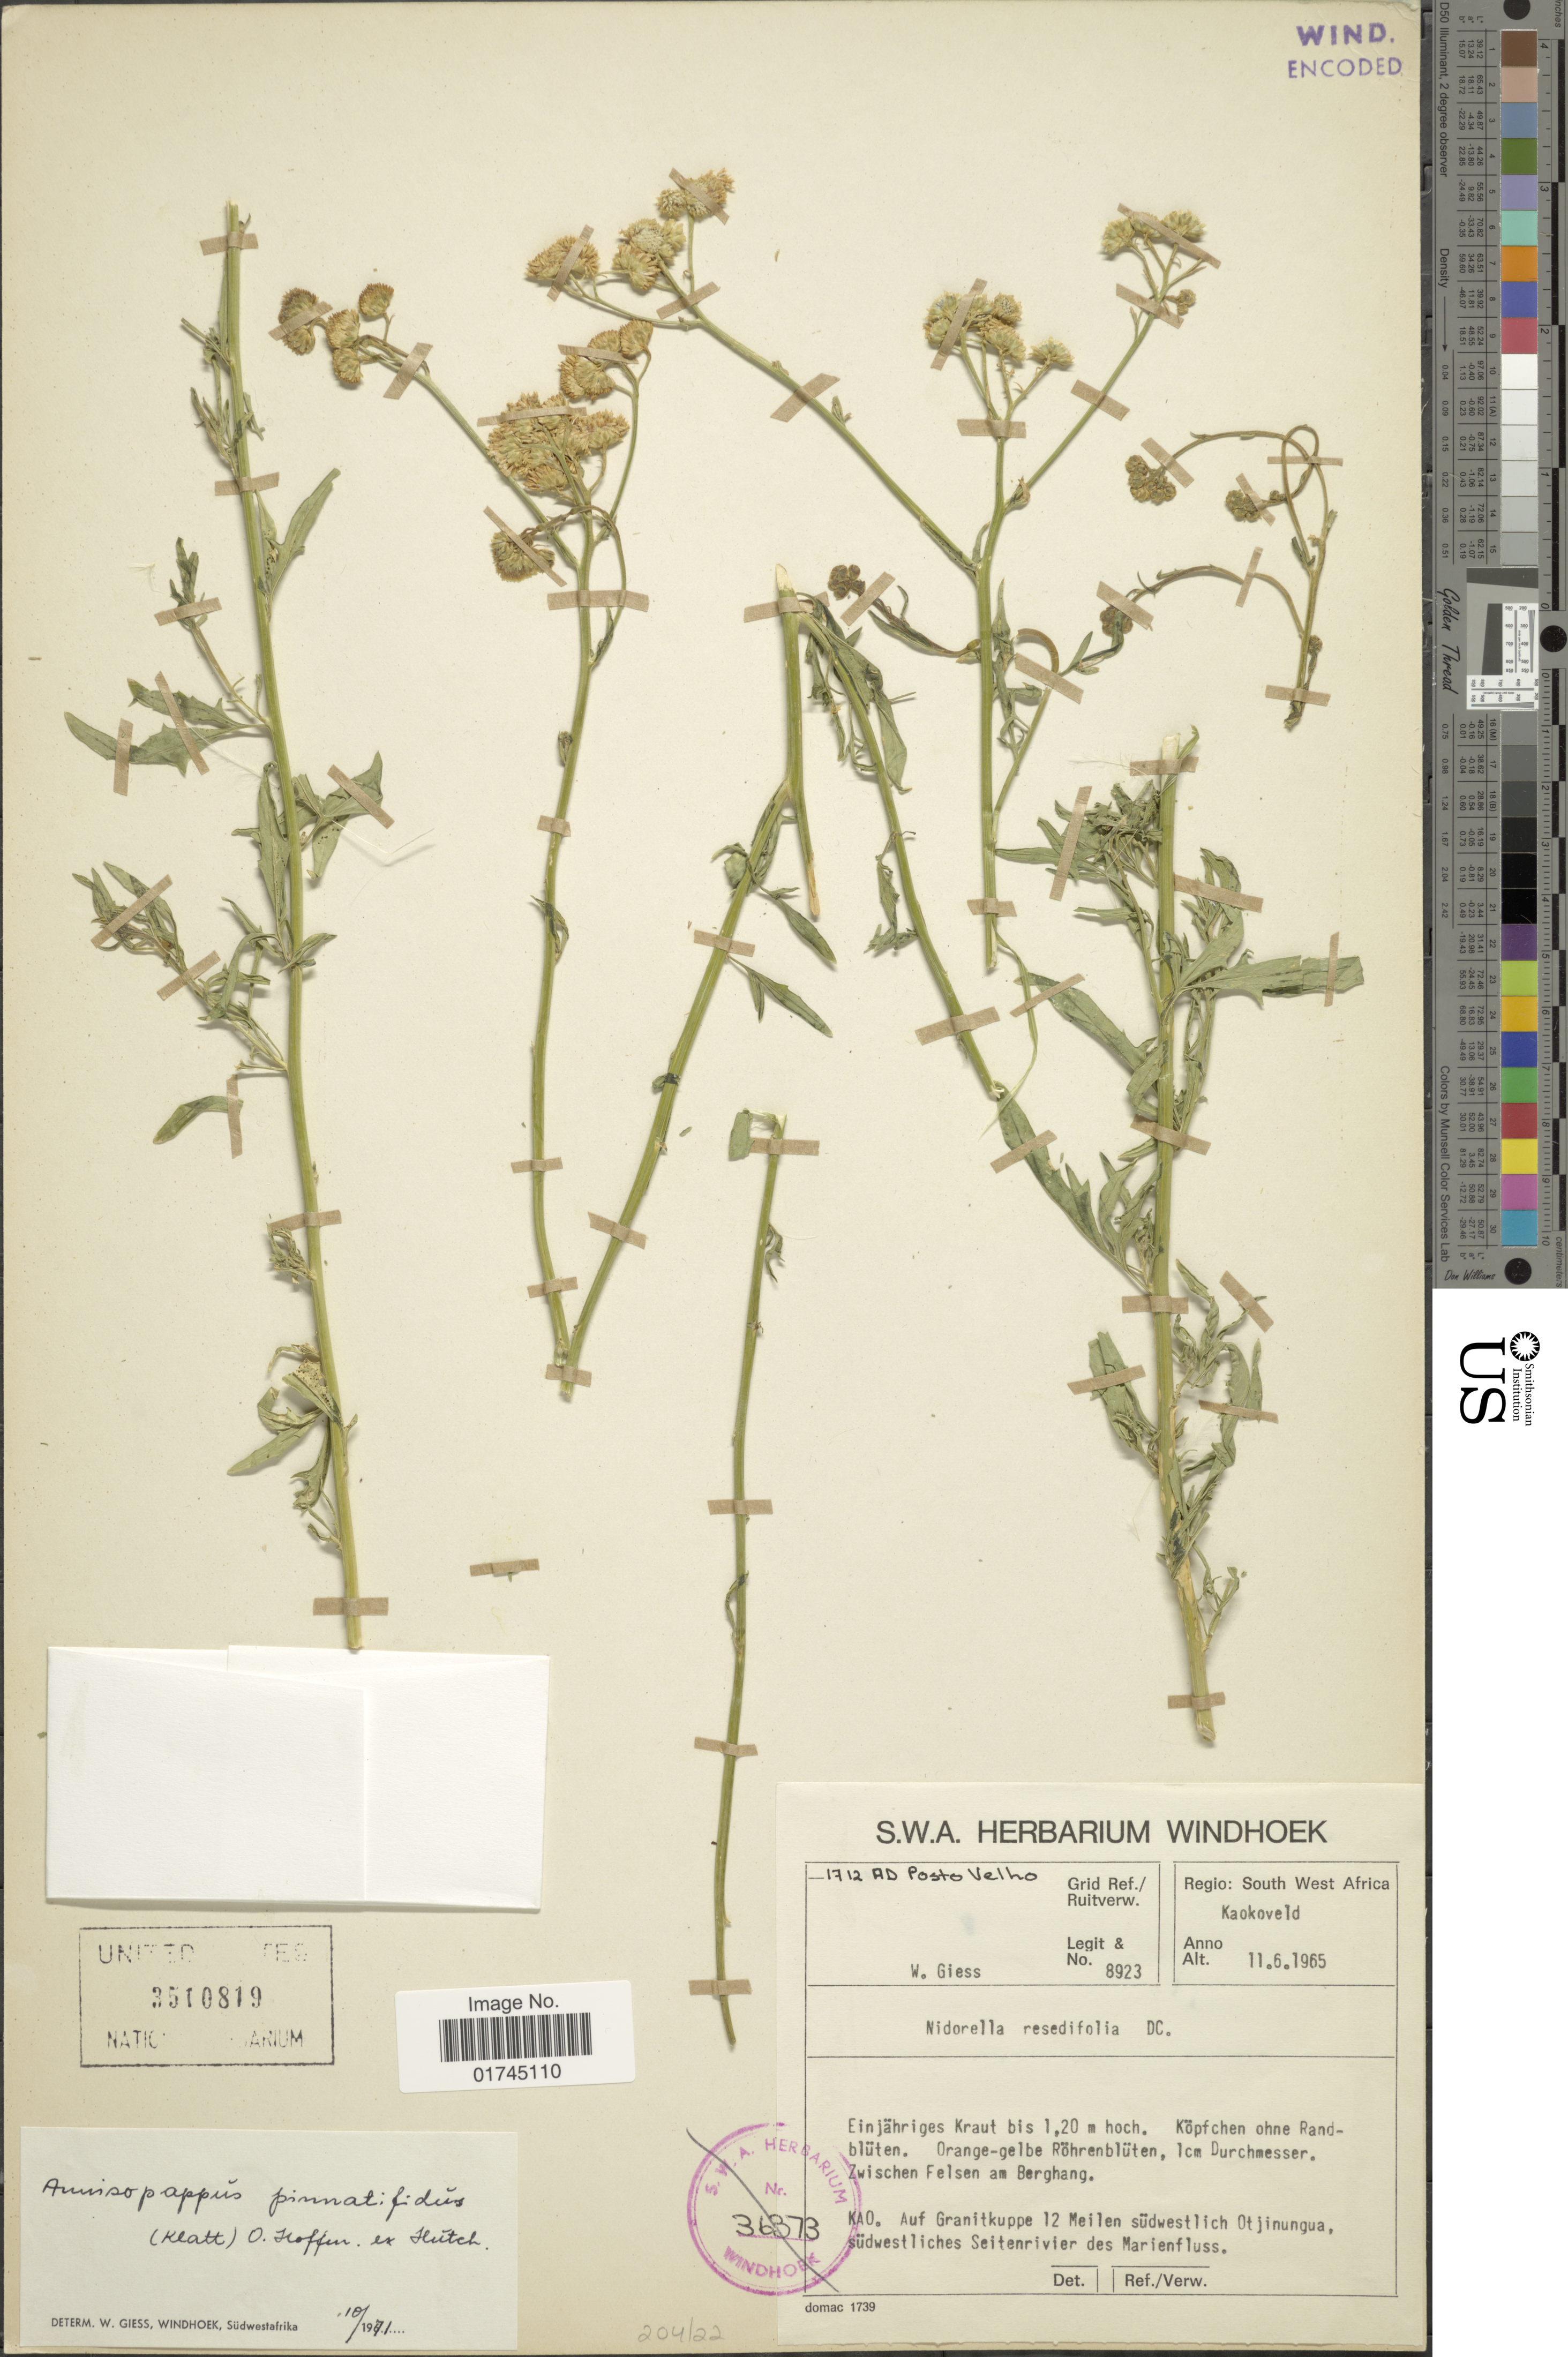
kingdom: Plantae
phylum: Tracheophyta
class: Magnoliopsida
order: Asterales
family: Asteraceae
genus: Anisopappus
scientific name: Anisopappus pinnatifidus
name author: (Klatt) O. Hoffm. ex Hutch.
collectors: W. Giess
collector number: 8923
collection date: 1965-06-11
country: Namibia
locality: South West Africa, Kaokoveld, Einjähriges Kraut bis, Köpfchen ohne Randblüten, Zwischen Felsen am Berghang, KAO. Auf Granitkuppe 12 mielen südwestlich OTjinungua, südwestliches Seitenrivier des Marienfluss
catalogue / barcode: US 3510819